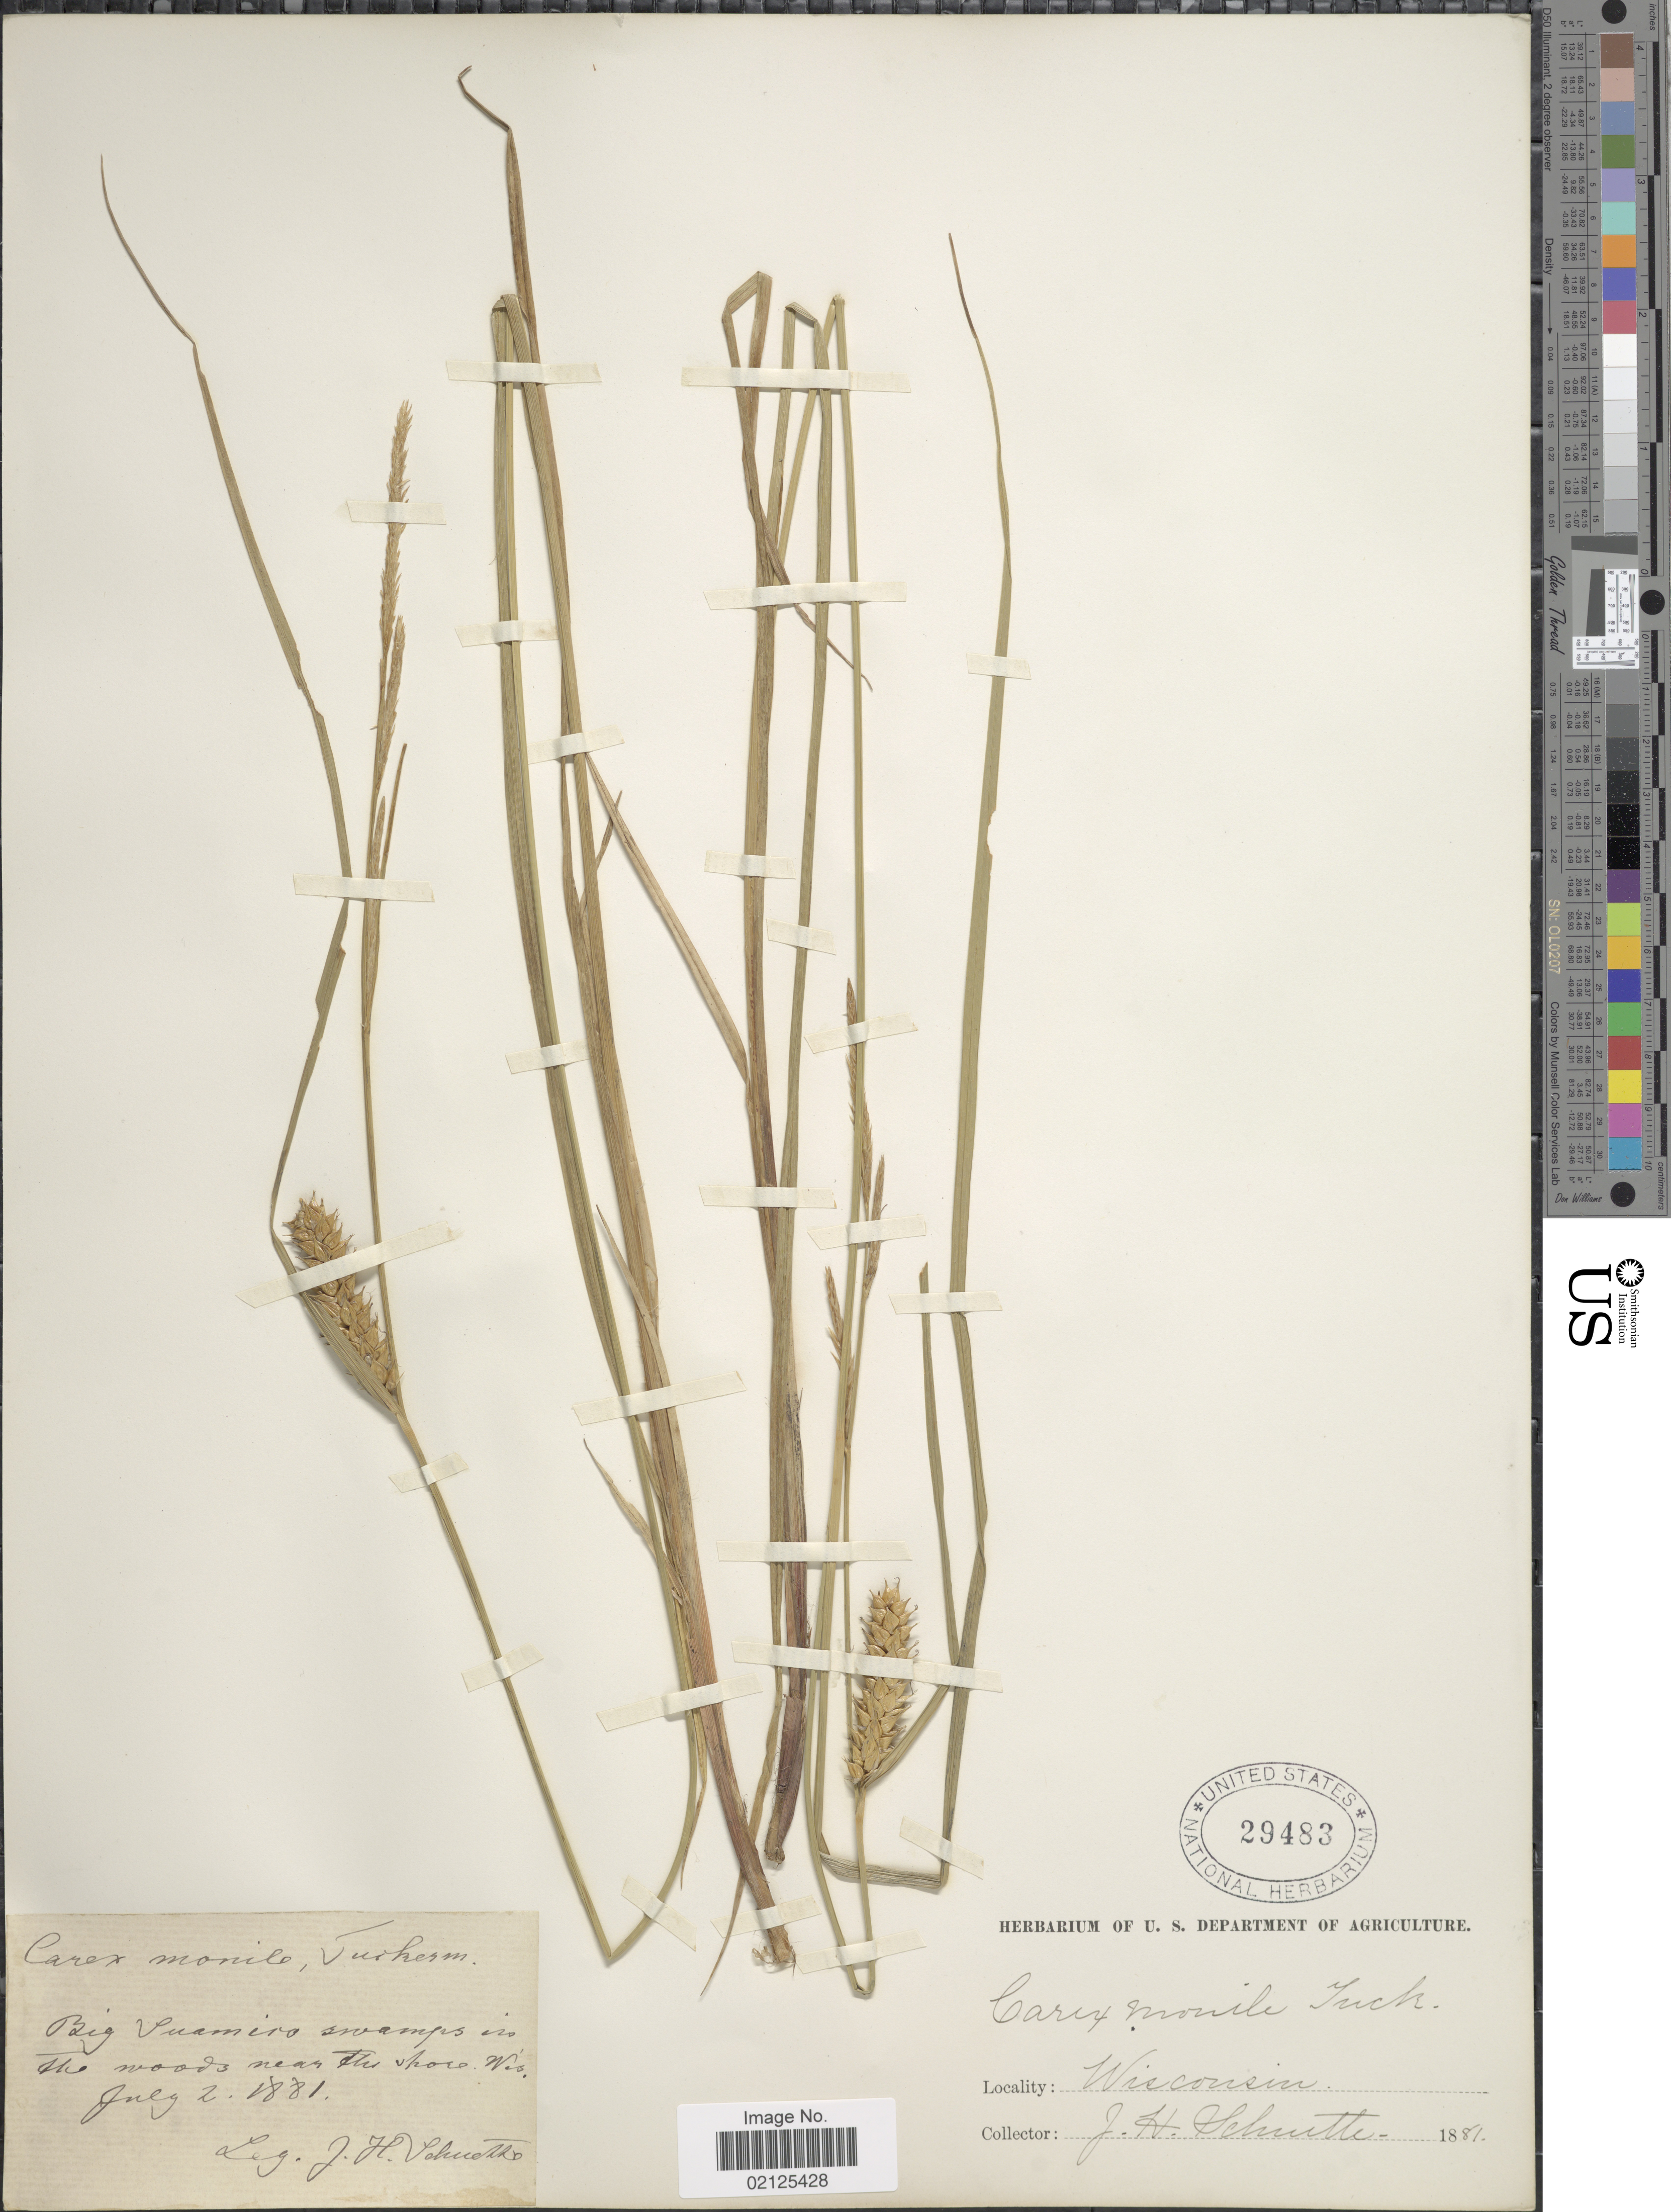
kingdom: Plantae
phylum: Tracheophyta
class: Liliopsida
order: Poales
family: Cyperaceae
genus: Carex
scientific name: Carex vesicaria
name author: L.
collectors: J. H. Schuette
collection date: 1881-07-02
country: United States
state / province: Wisconsin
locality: Big Suamico swamps in the woods near the shore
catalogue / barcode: US 29483